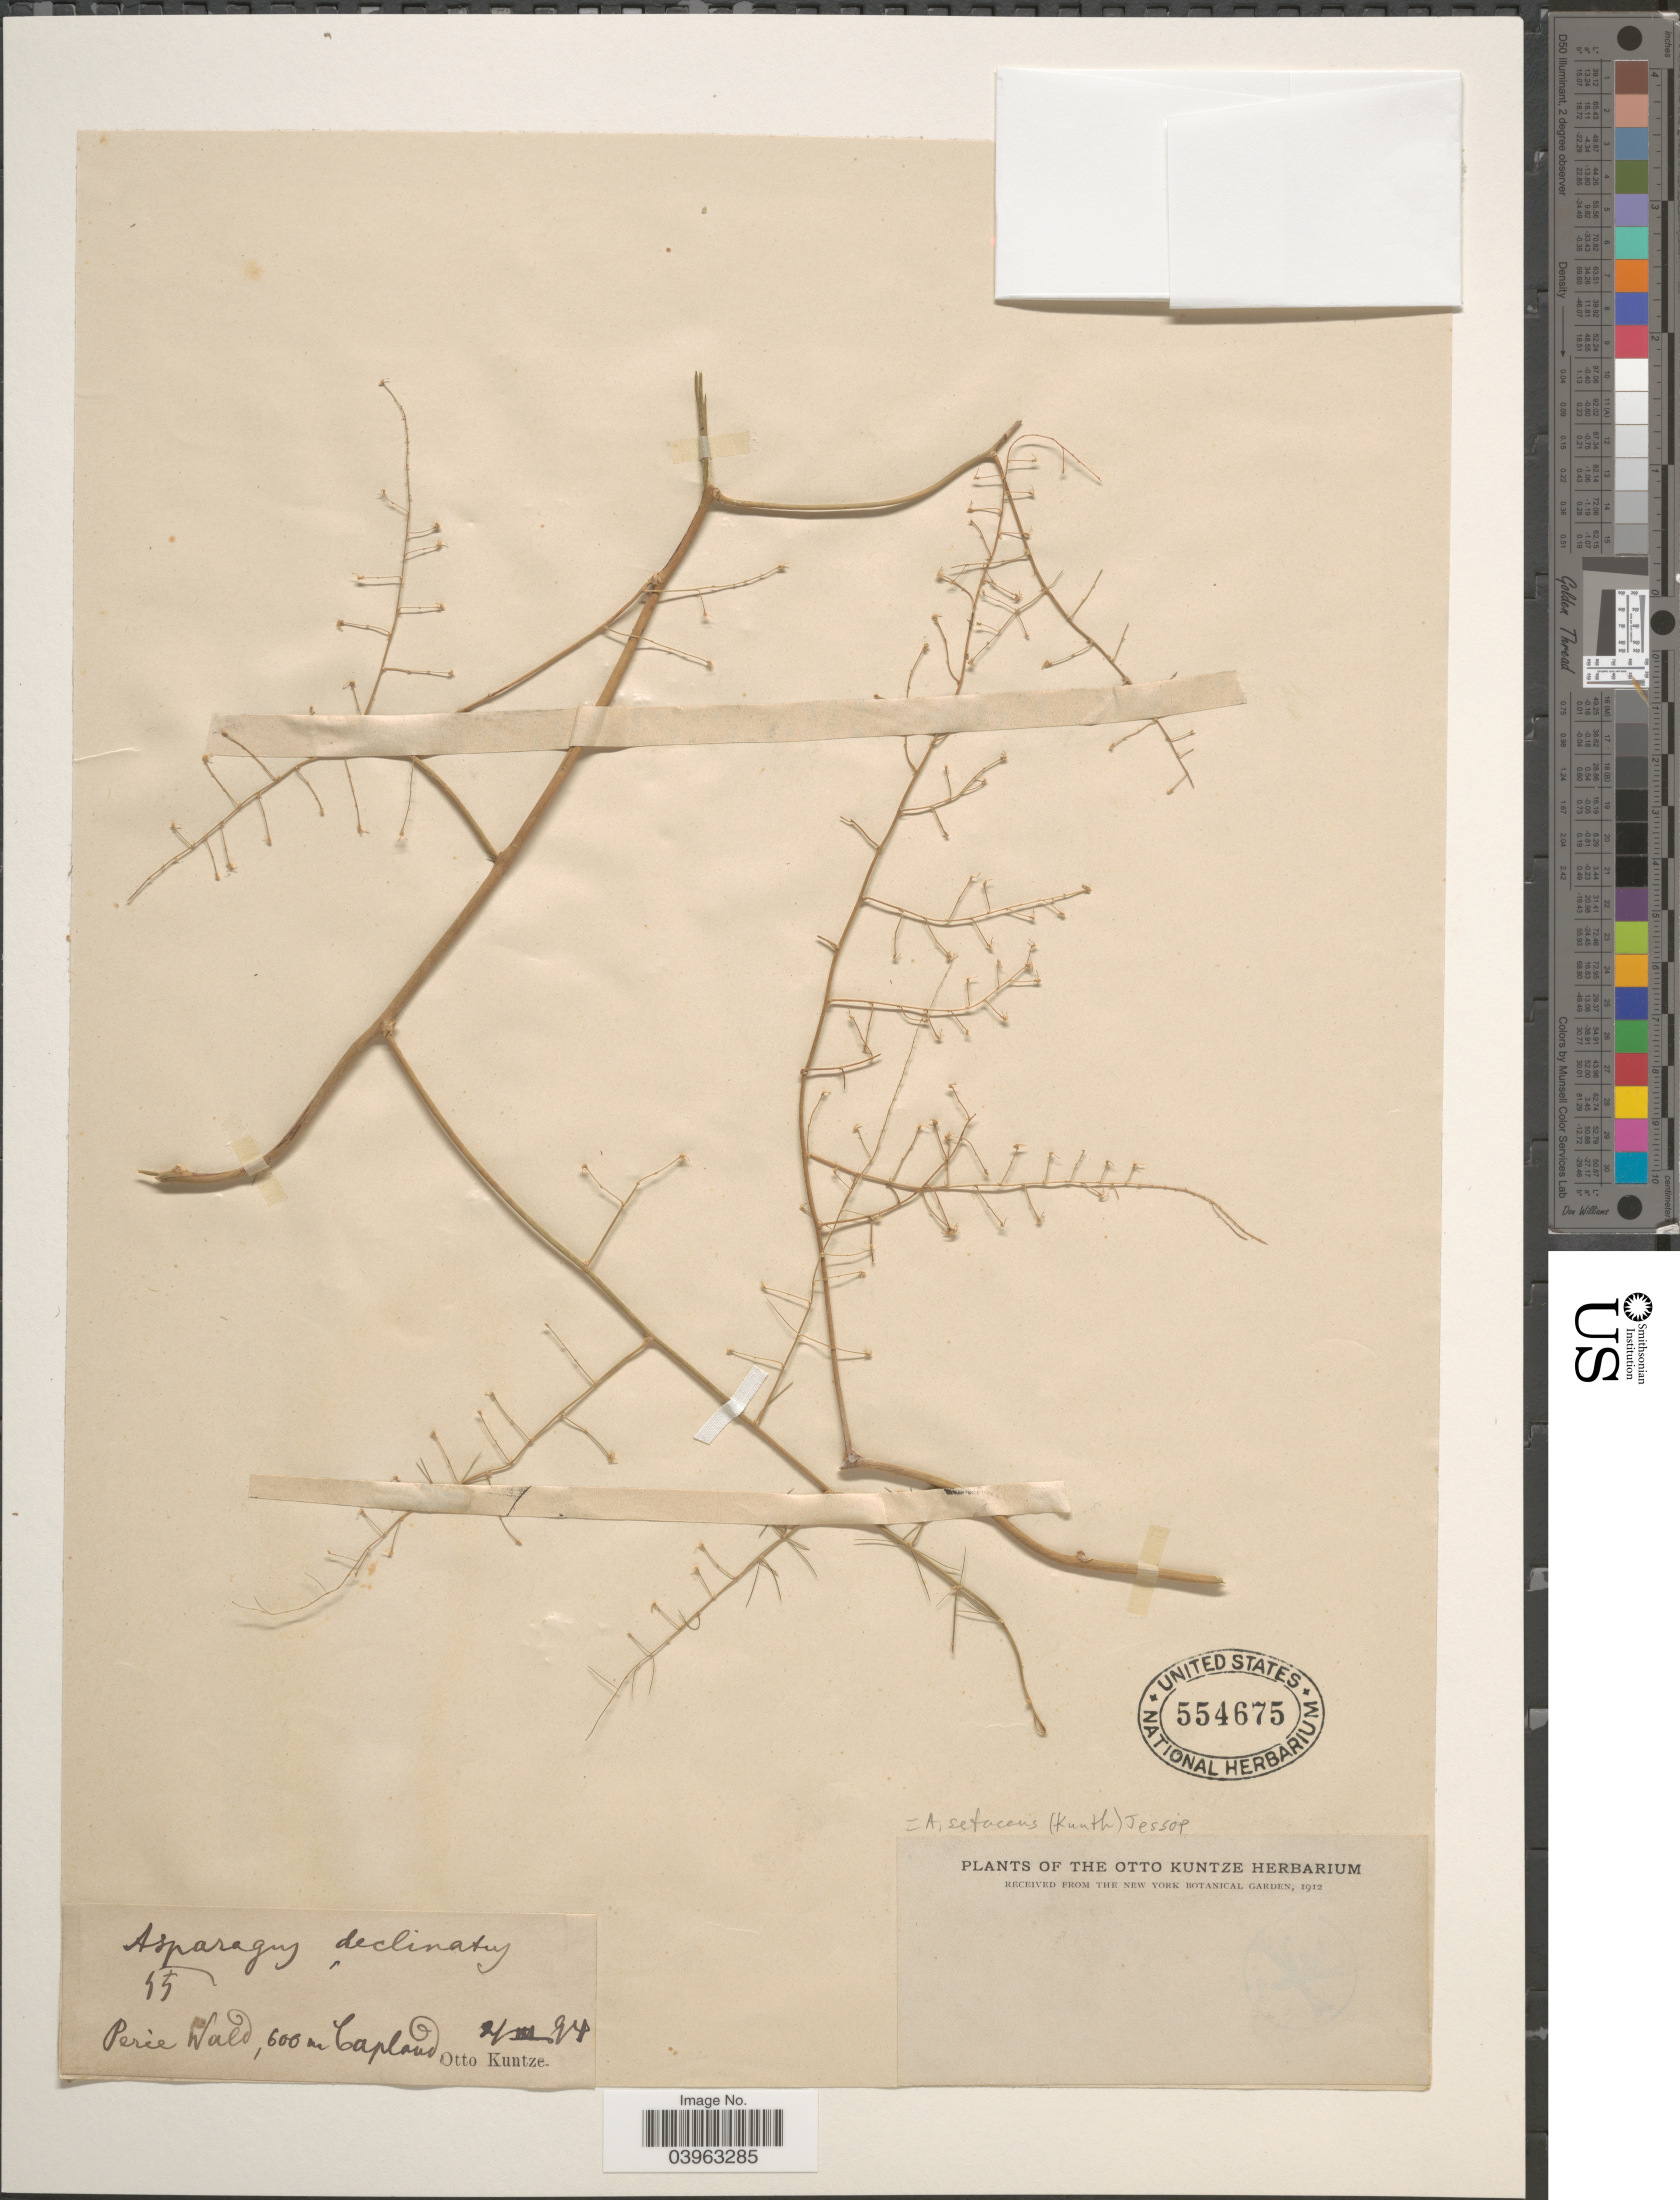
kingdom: Plantae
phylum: Tracheophyta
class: Liliopsida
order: Asparagales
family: Asparagaceae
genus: Asparagus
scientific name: Asparagus setaceus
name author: (Kunth) Jessop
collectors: C.E.O. Kuntze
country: South Africa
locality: Perie Wald, Capland.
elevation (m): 600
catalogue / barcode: US 554675